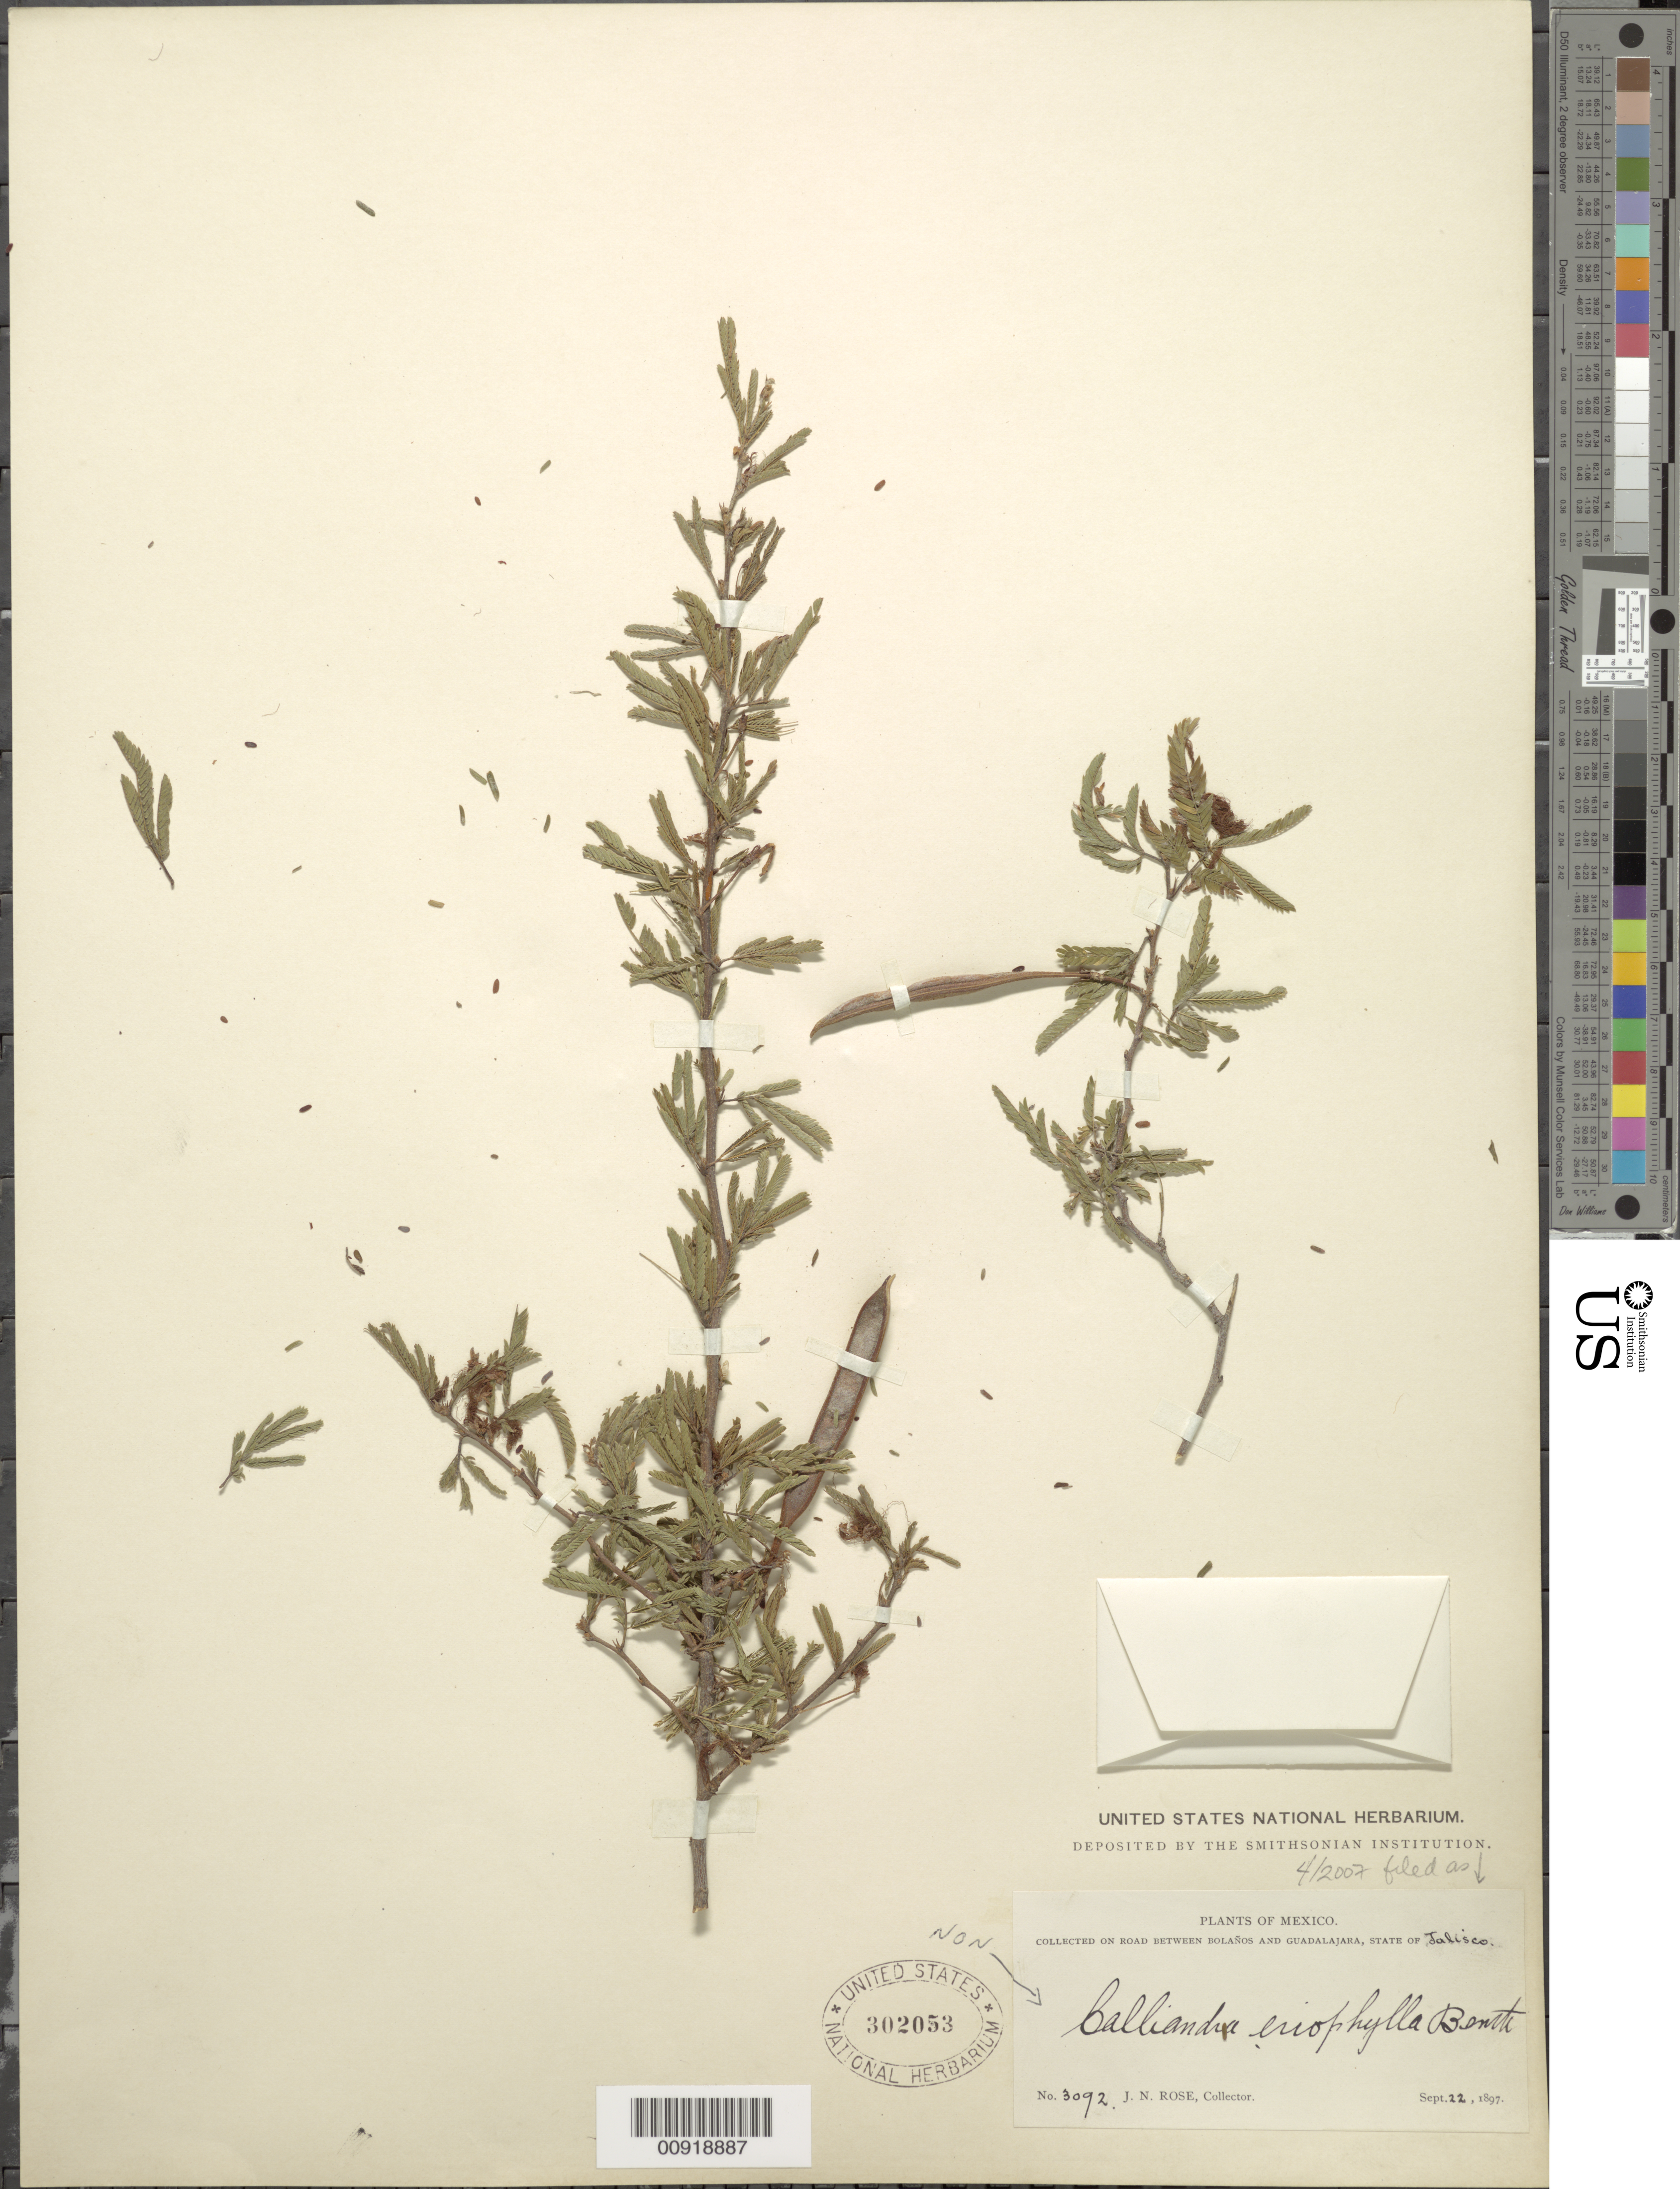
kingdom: Plantae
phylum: Tracheophyta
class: Magnoliopsida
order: Fabales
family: Fabaceae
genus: Calliandra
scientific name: Calliandra eriophylla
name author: Benth.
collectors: J. N. Rose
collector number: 3092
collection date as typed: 22 Sep 1897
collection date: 1897-09-22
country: Mexico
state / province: Jalisco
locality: Road between Bolaños and Guadalajara, State of Jalisco.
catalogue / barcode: US 302053